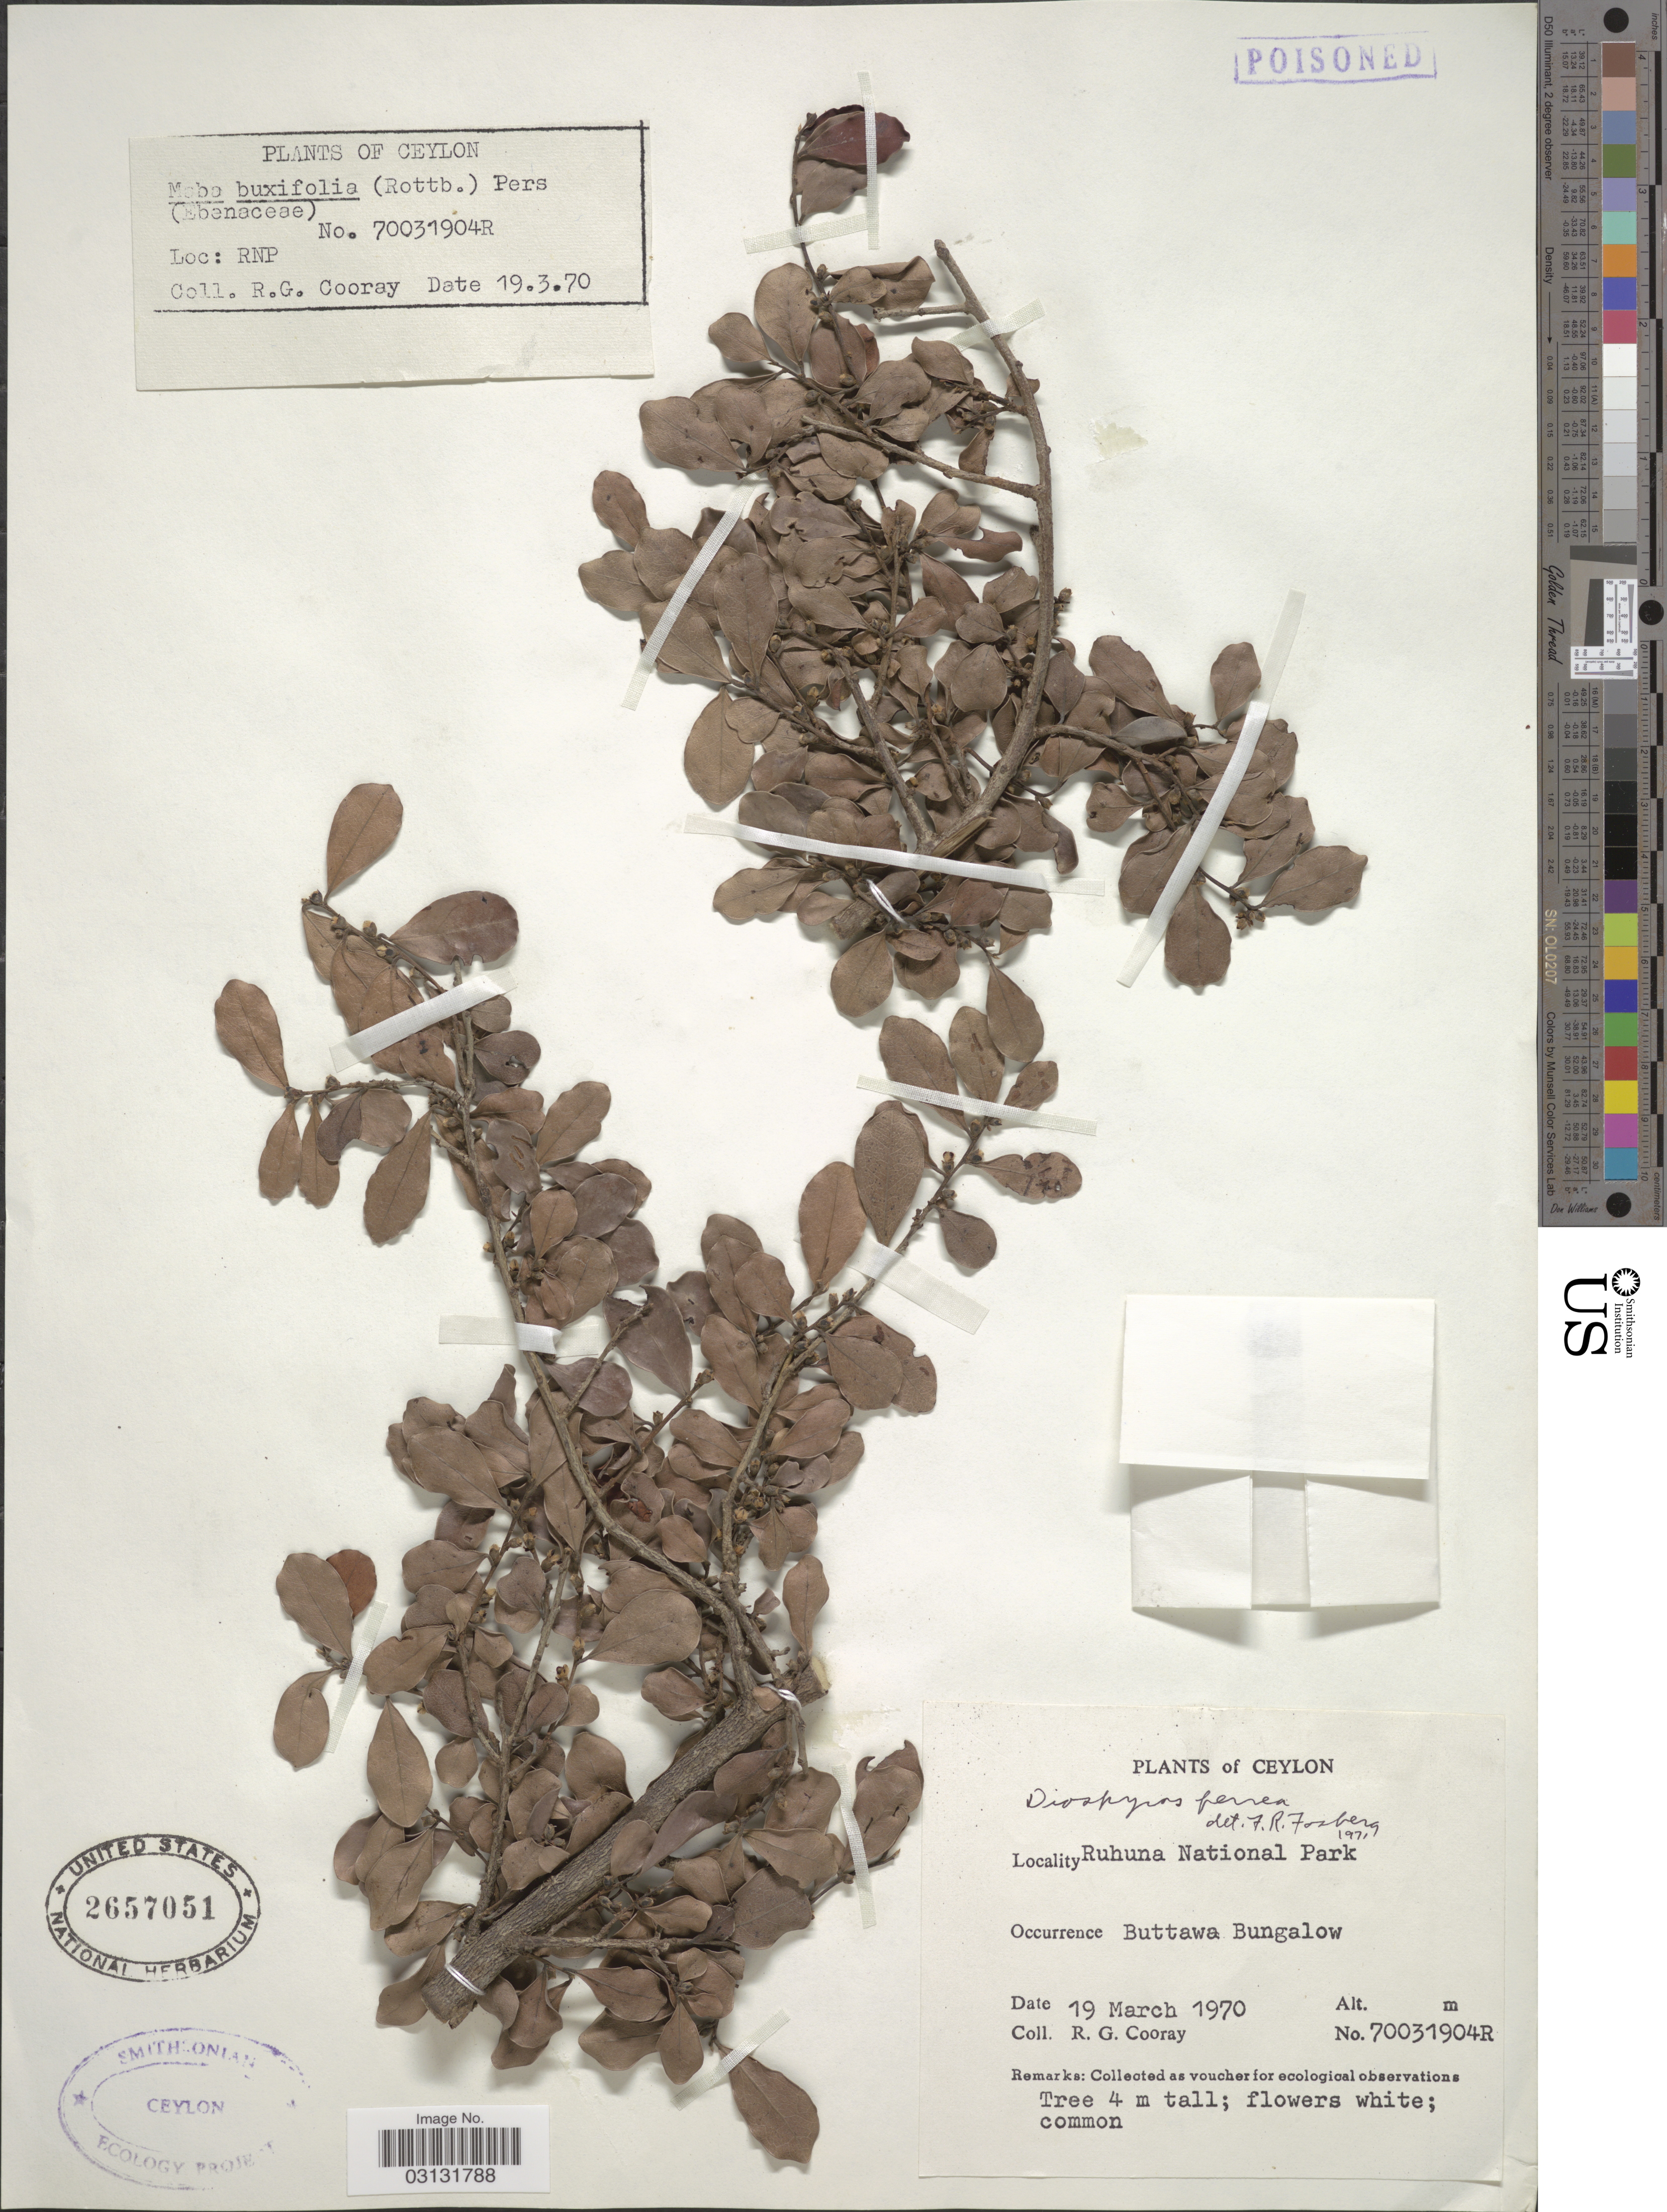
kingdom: Plantae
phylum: Tracheophyta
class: Magnoliopsida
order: Ericales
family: Ebenaceae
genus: Diospyros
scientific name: Diospyros ferrea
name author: (Willd.) Bakh.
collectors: R. Cooray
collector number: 70031904R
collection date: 1970-03-19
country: Sri Lanka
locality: Ceylon. Ruhuna National Park. Buttawa Bungalow.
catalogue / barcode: US 2657051